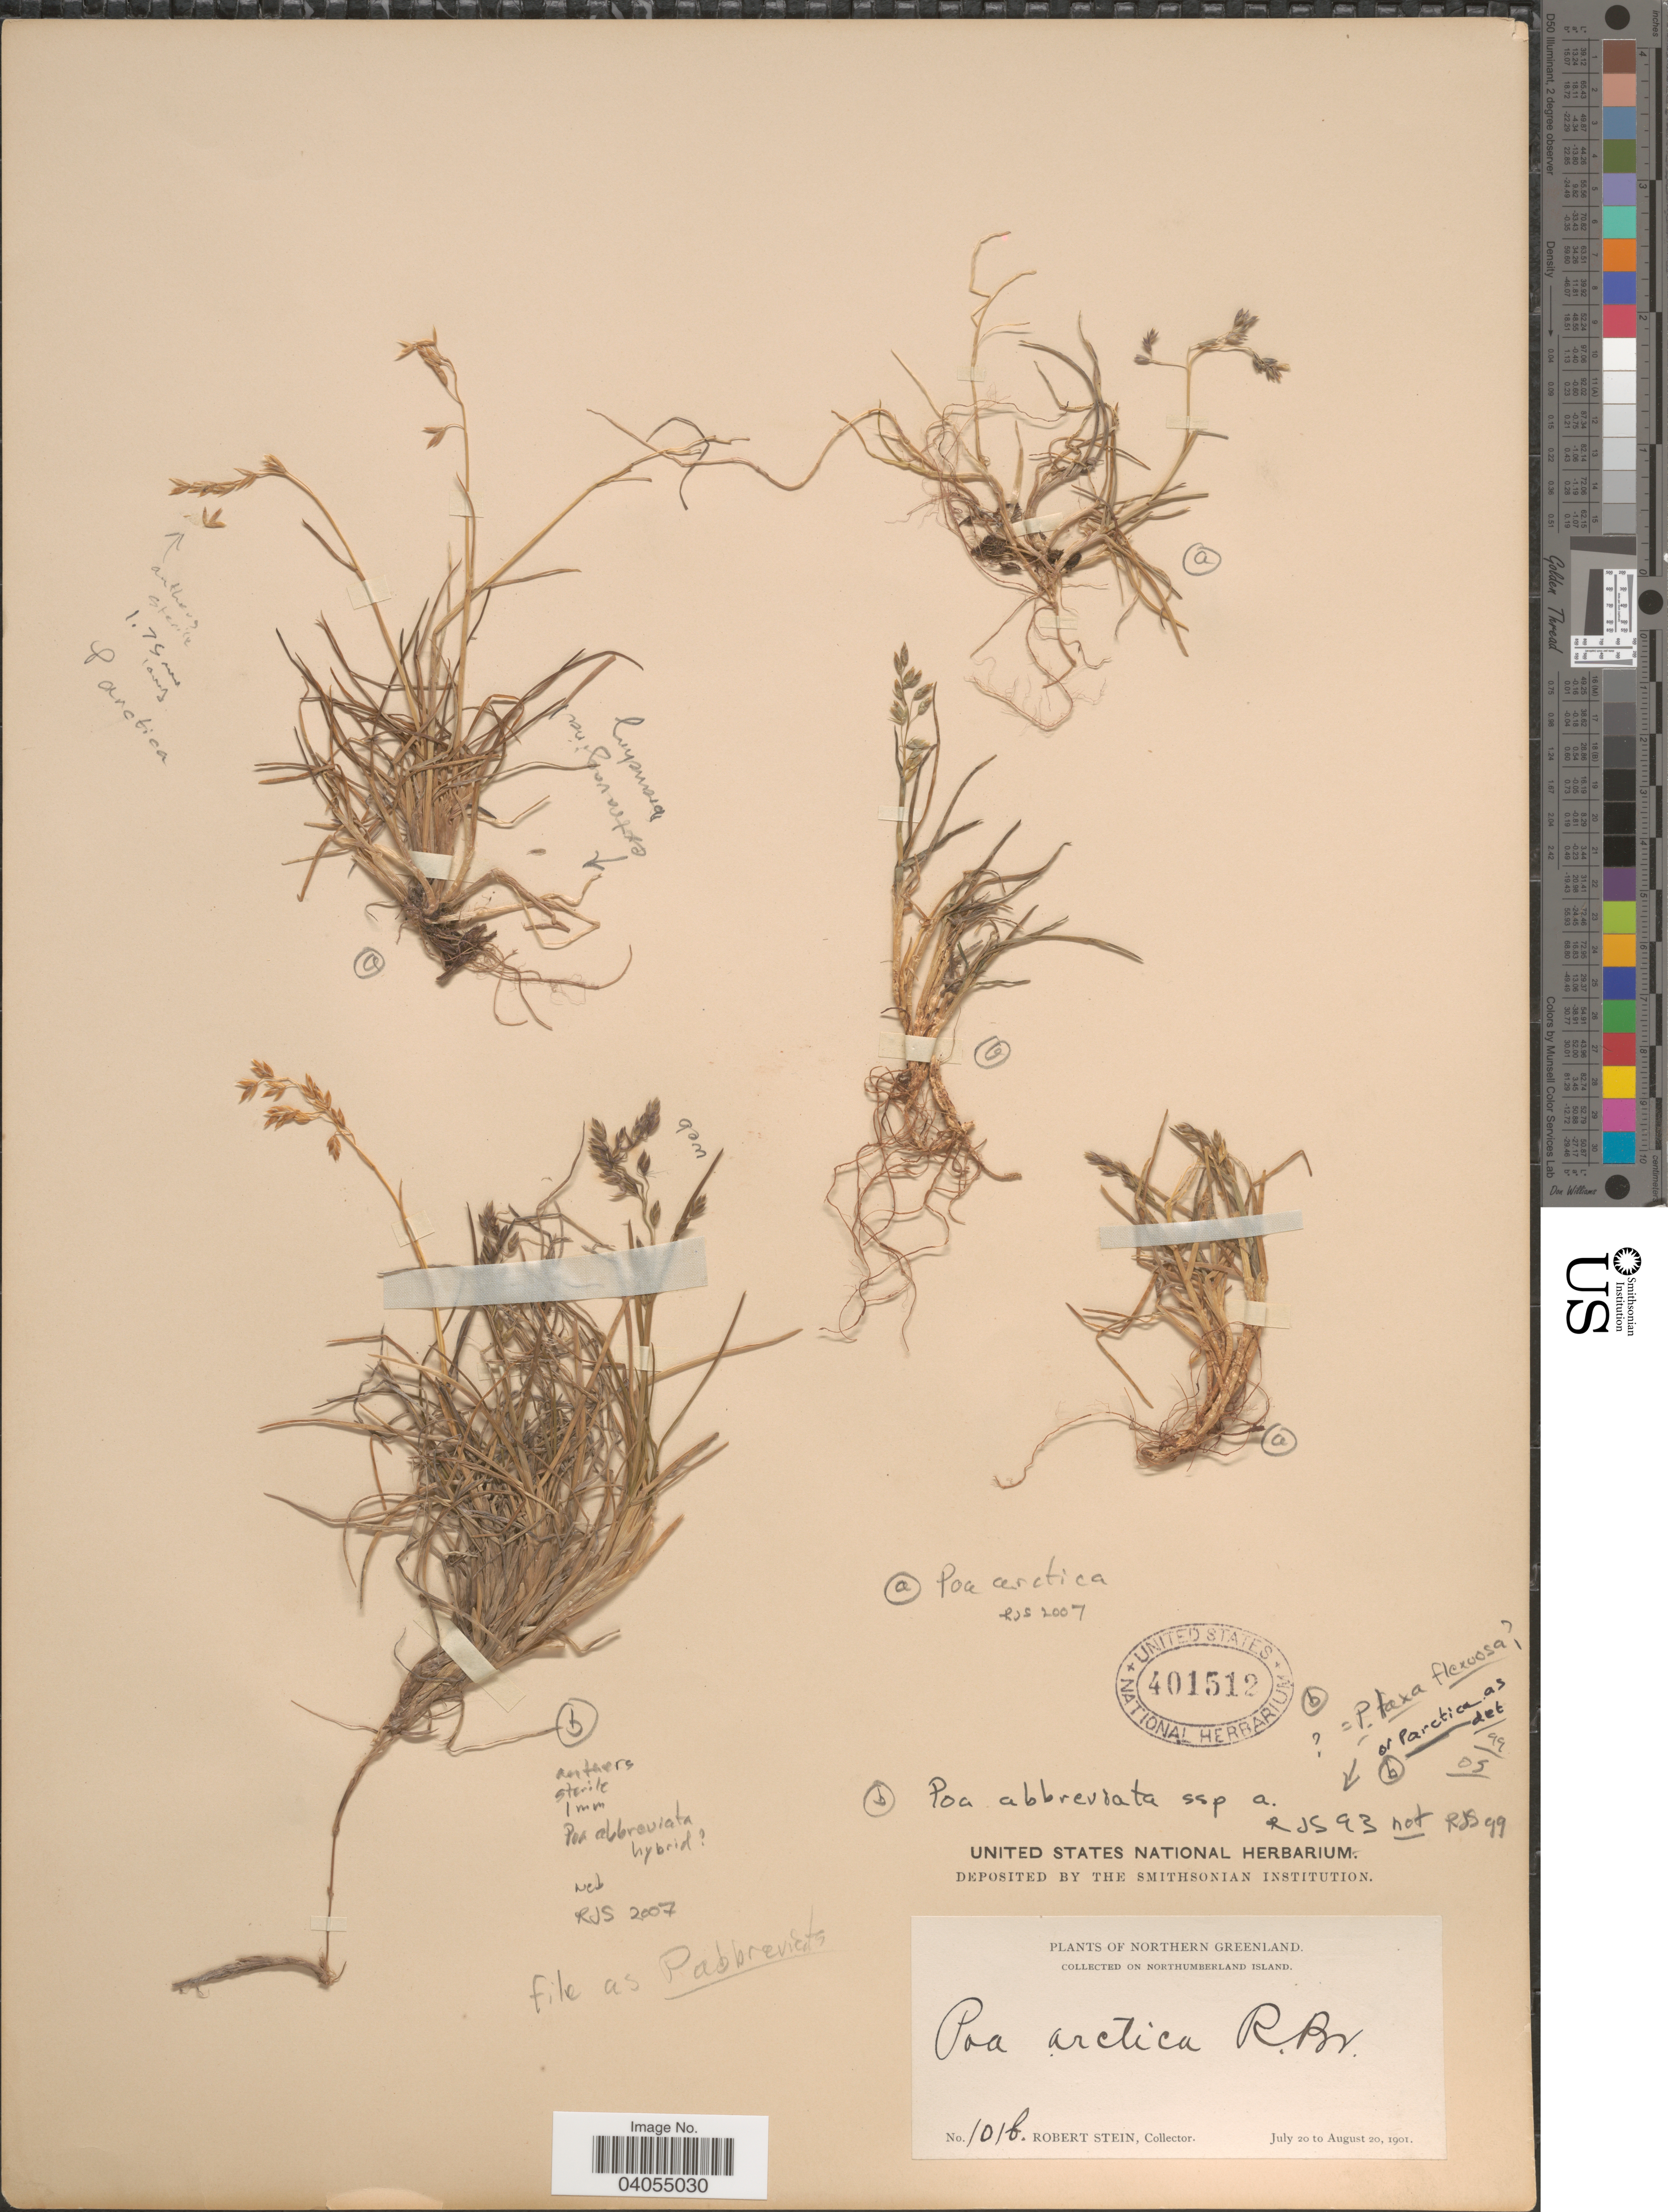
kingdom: Plantae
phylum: Tracheophyta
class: Liliopsida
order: Poales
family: Poaceae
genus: Poa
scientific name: Poa arctica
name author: R. Br.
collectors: R. Stein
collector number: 101b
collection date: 1901-07-20/1901-08-20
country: Greenland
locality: Northern Greenland. On Northumberland Island.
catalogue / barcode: US 401512